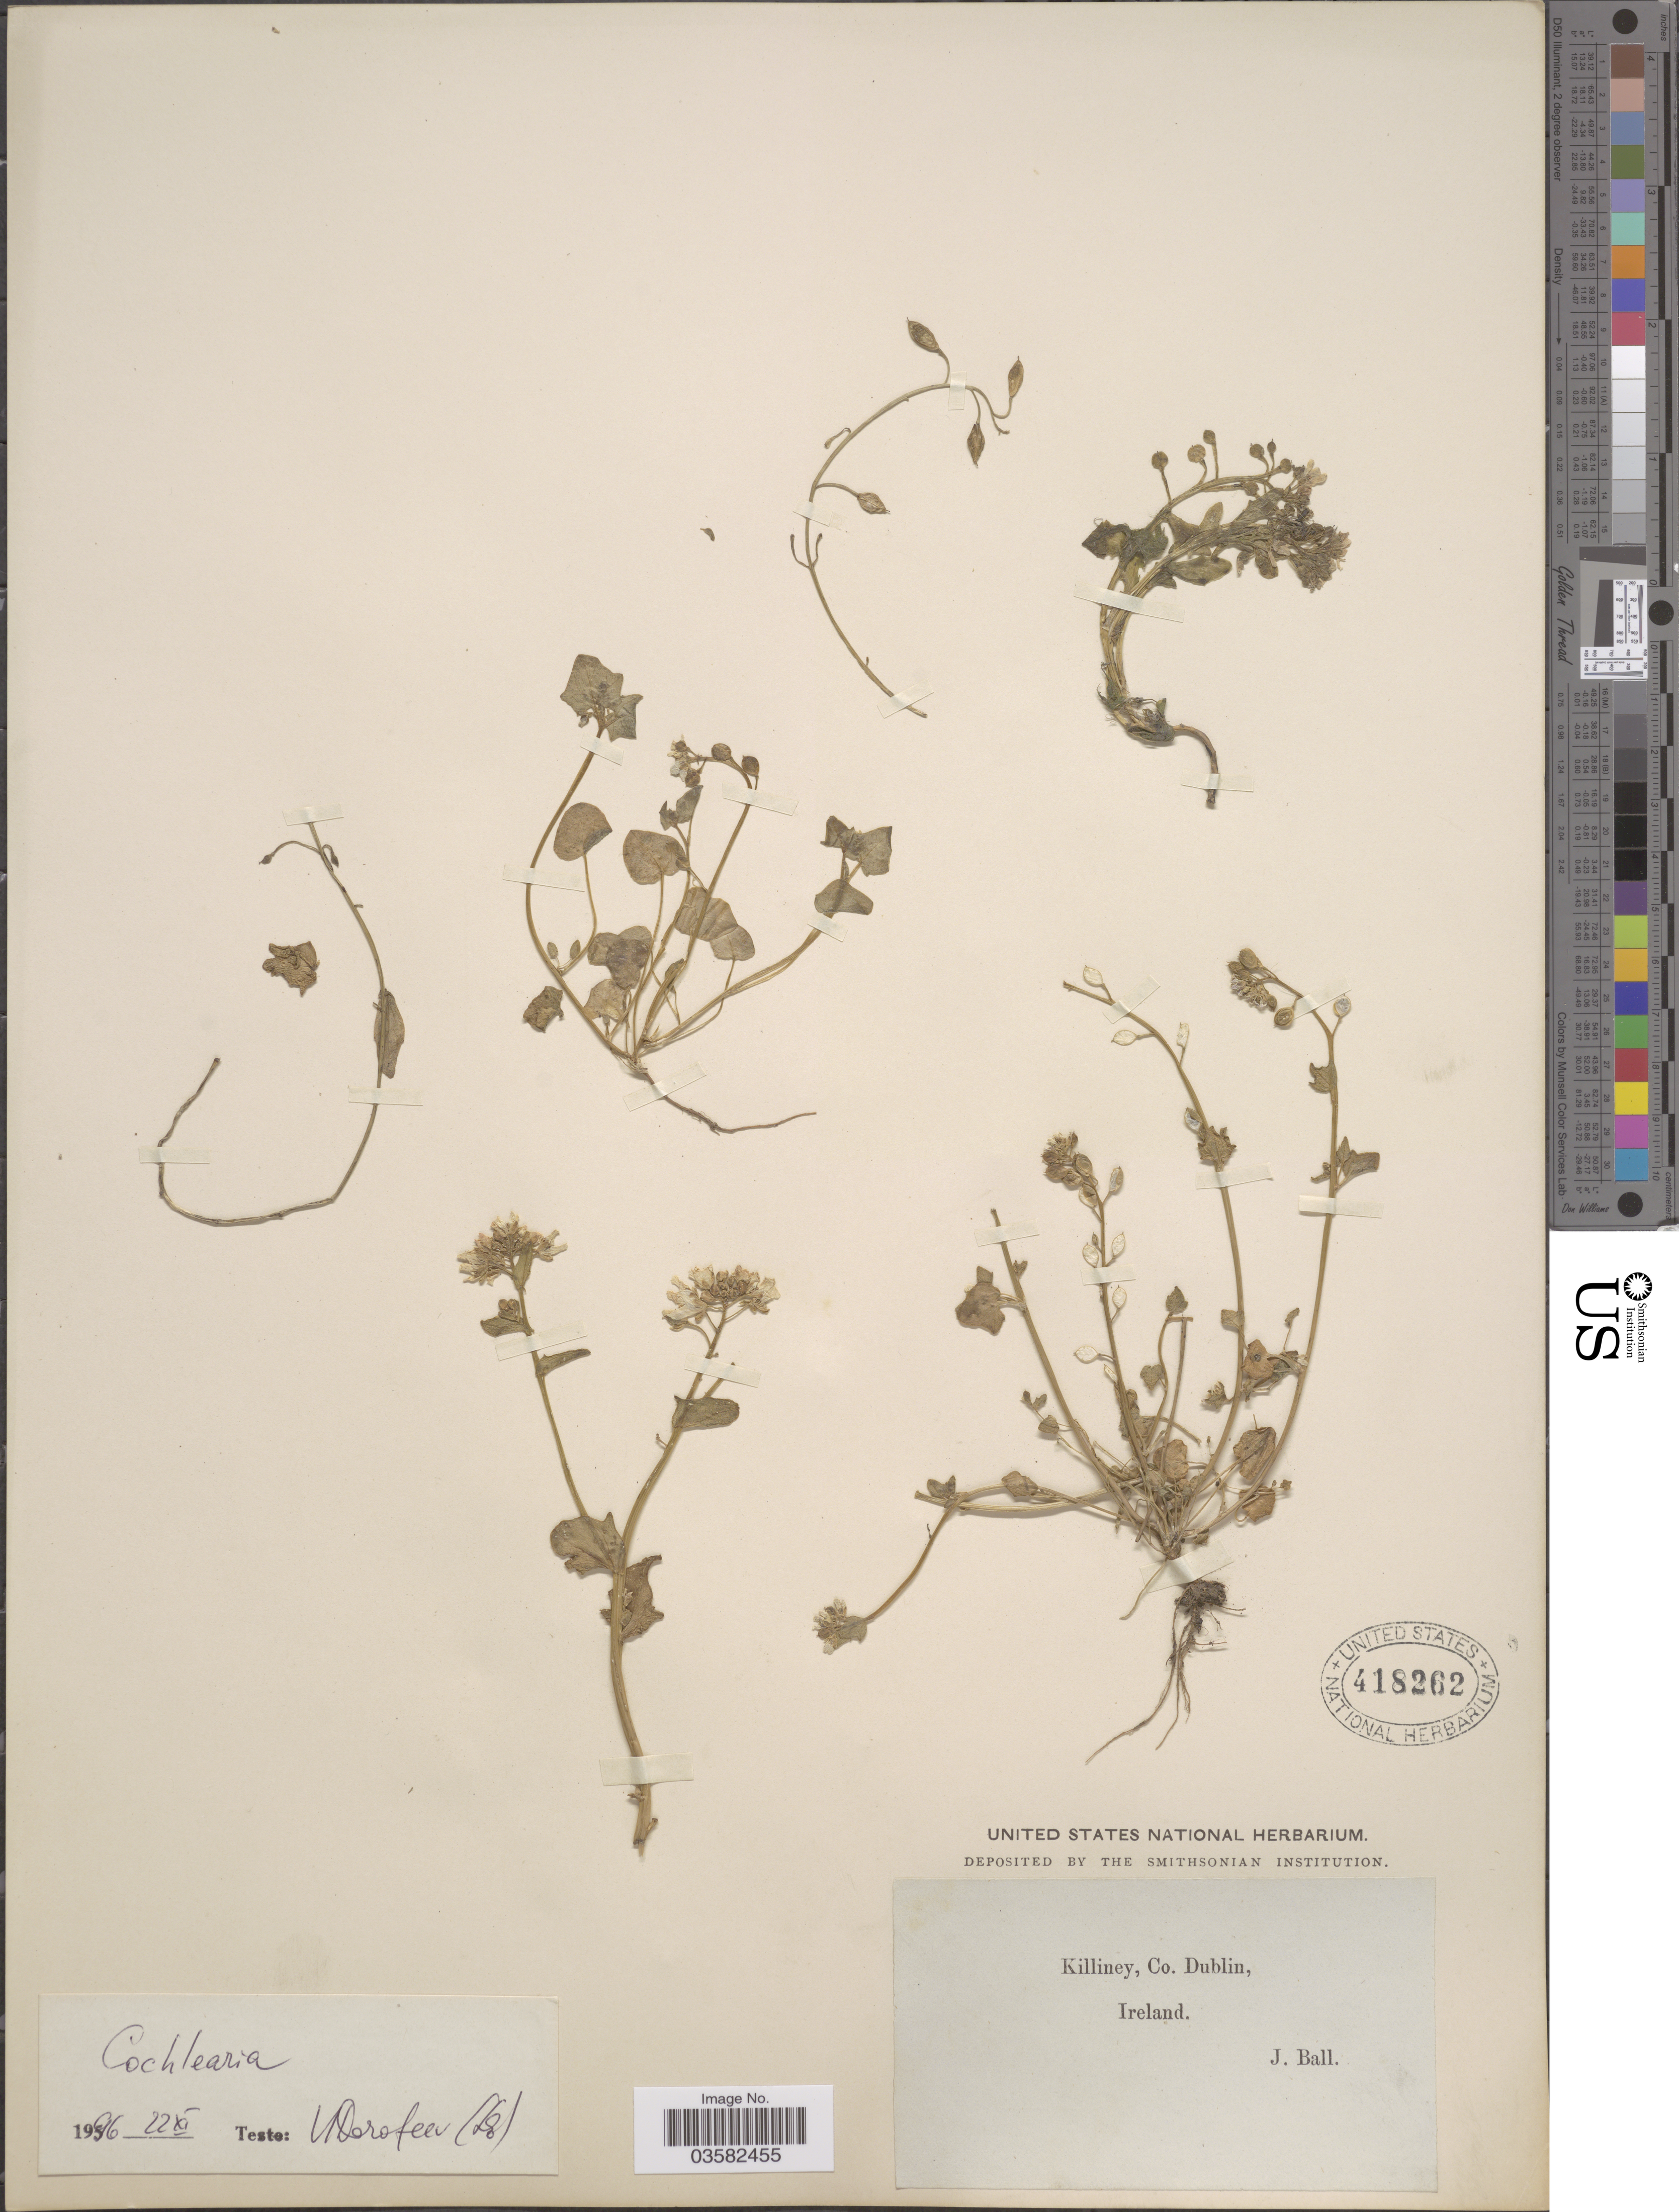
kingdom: Plantae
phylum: Tracheophyta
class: Magnoliopsida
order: Brassicales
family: Brassicaceae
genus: Cochlearia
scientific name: Cochlearia sp.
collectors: J. Ball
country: Ireland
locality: Killiney, Co. Dublin.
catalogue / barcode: US 418262